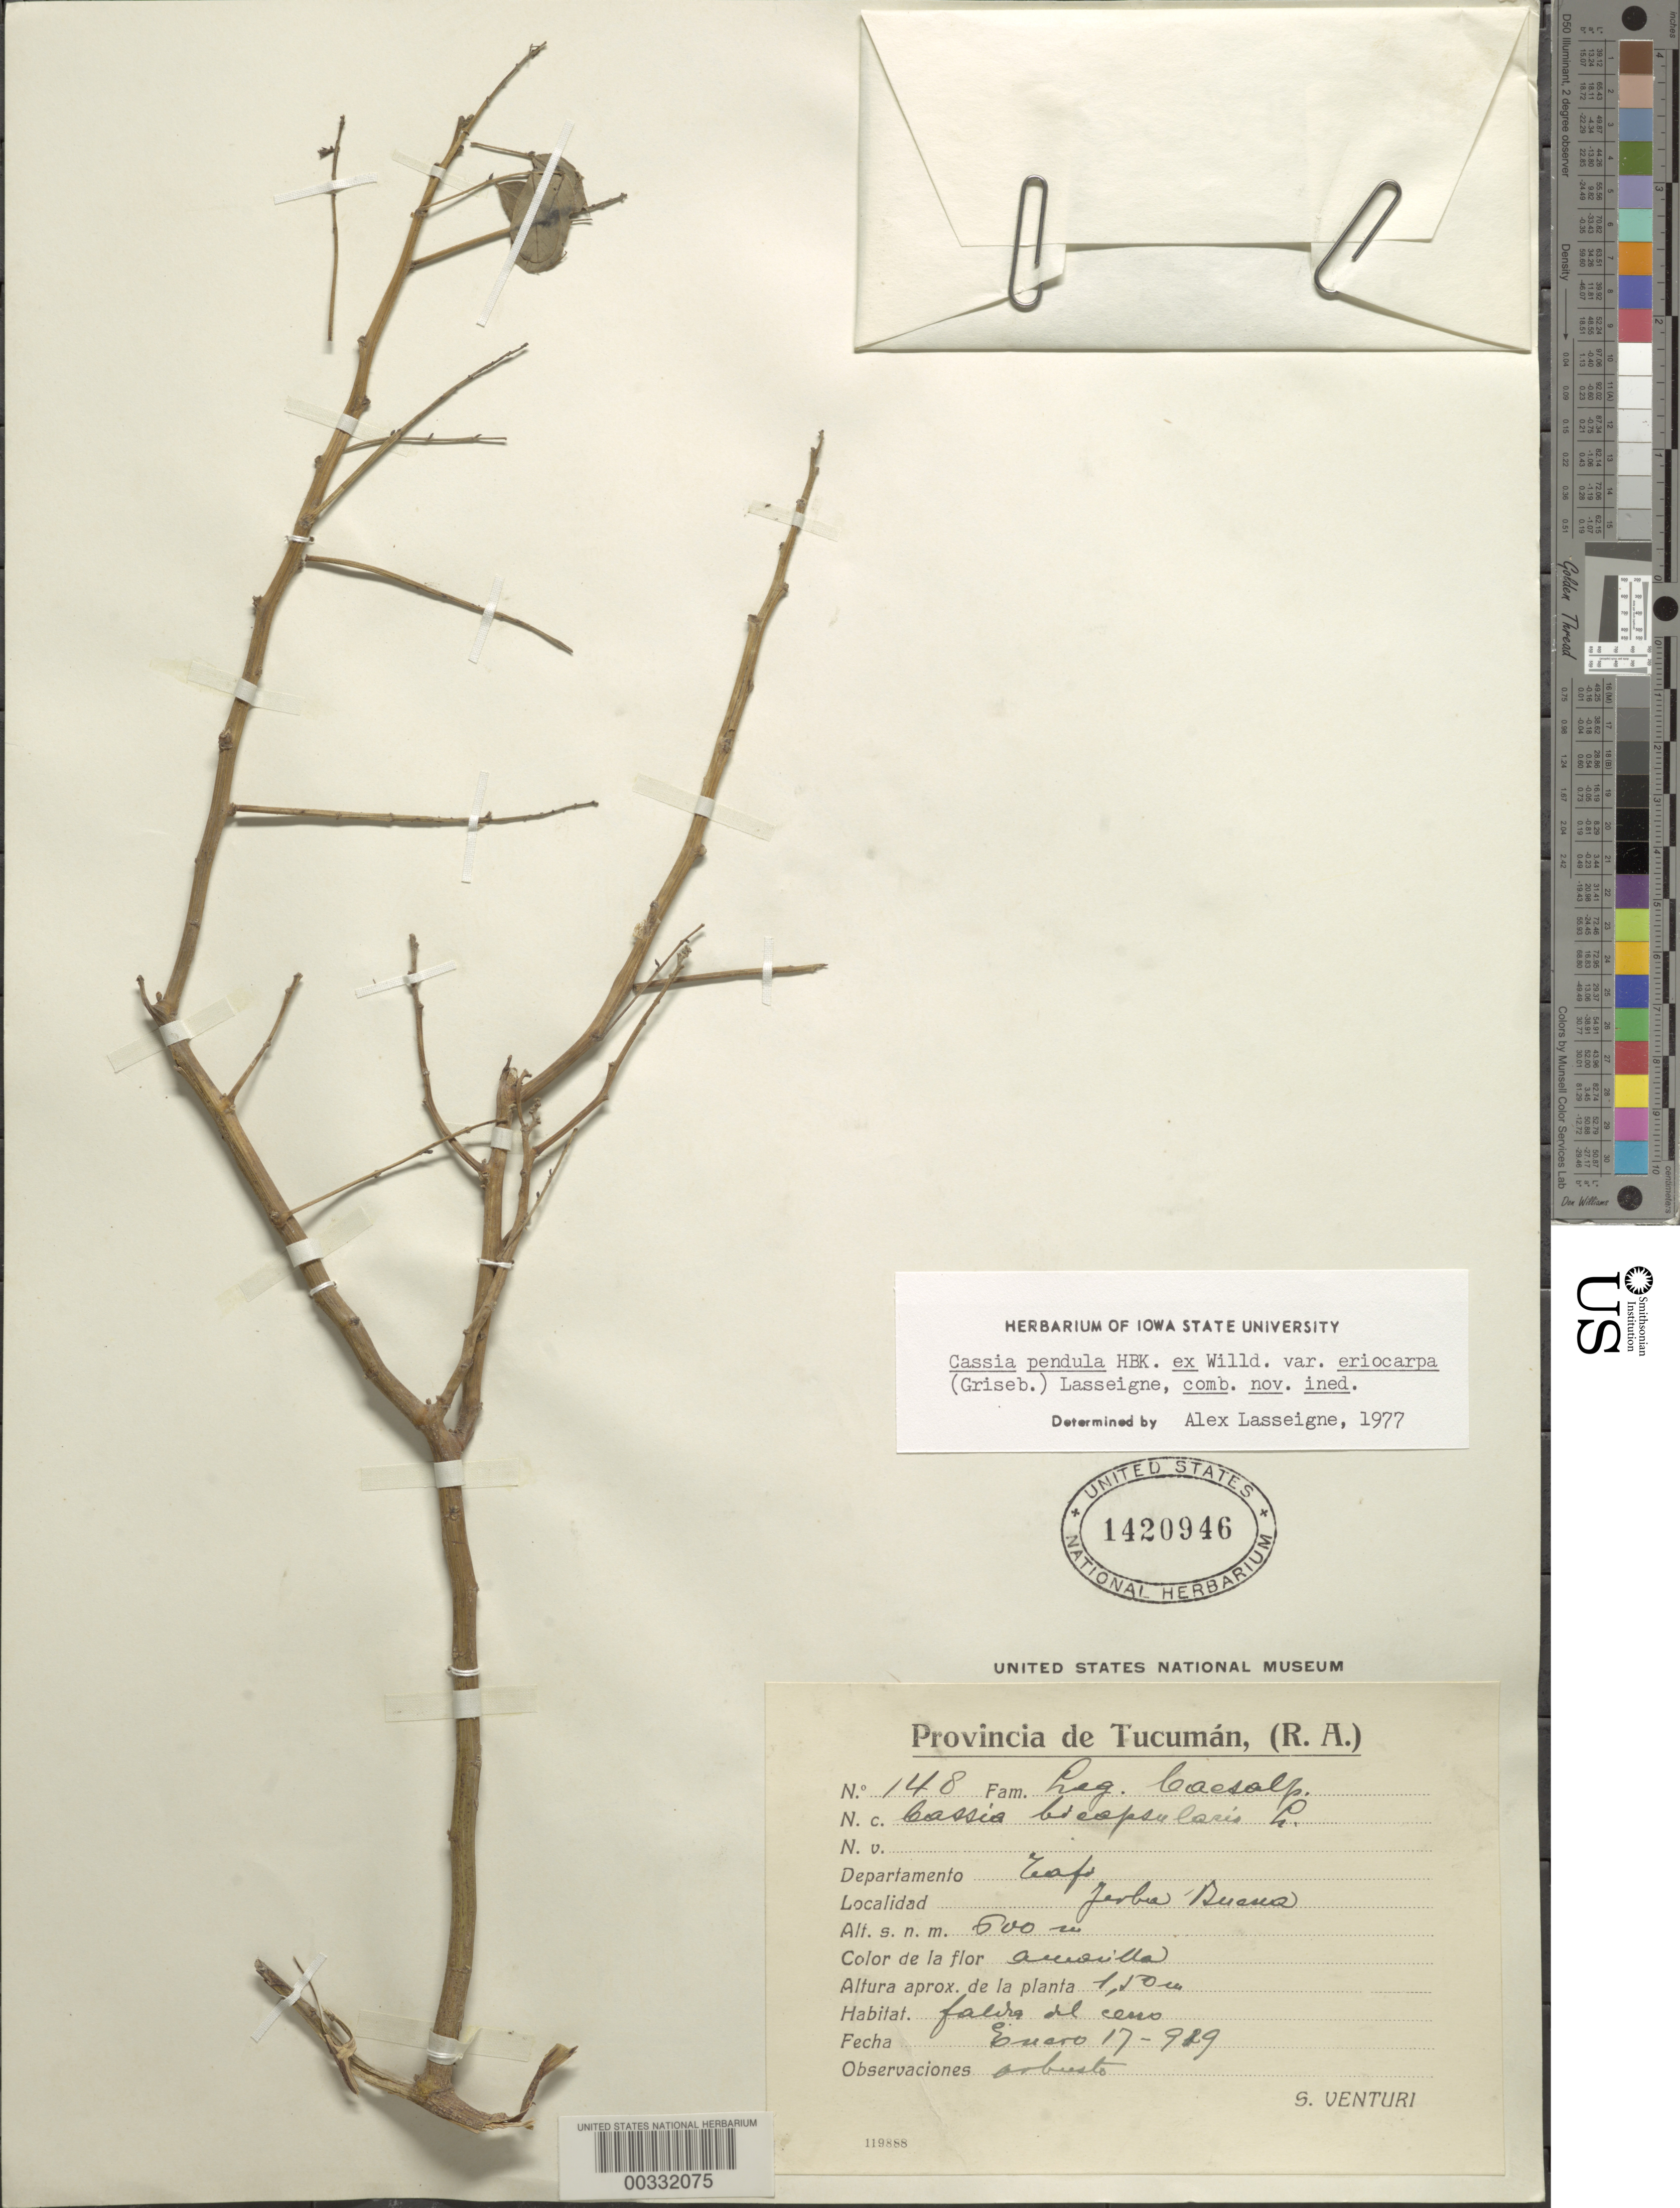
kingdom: Plantae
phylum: Tracheophyta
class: Magnoliopsida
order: Fabales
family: Fabaceae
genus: Senna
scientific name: Senna pendula var. eriocarpa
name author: (Griseb.) H.S. Irwin & Barneby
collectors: S. Venturi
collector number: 148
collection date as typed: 17 Jan 1919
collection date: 1919-01-17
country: Argentina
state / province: Tucumán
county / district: Tafí ?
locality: Teafo Dept.. (?), Jerba Buena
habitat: Falda del ceno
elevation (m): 600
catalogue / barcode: US 1420946